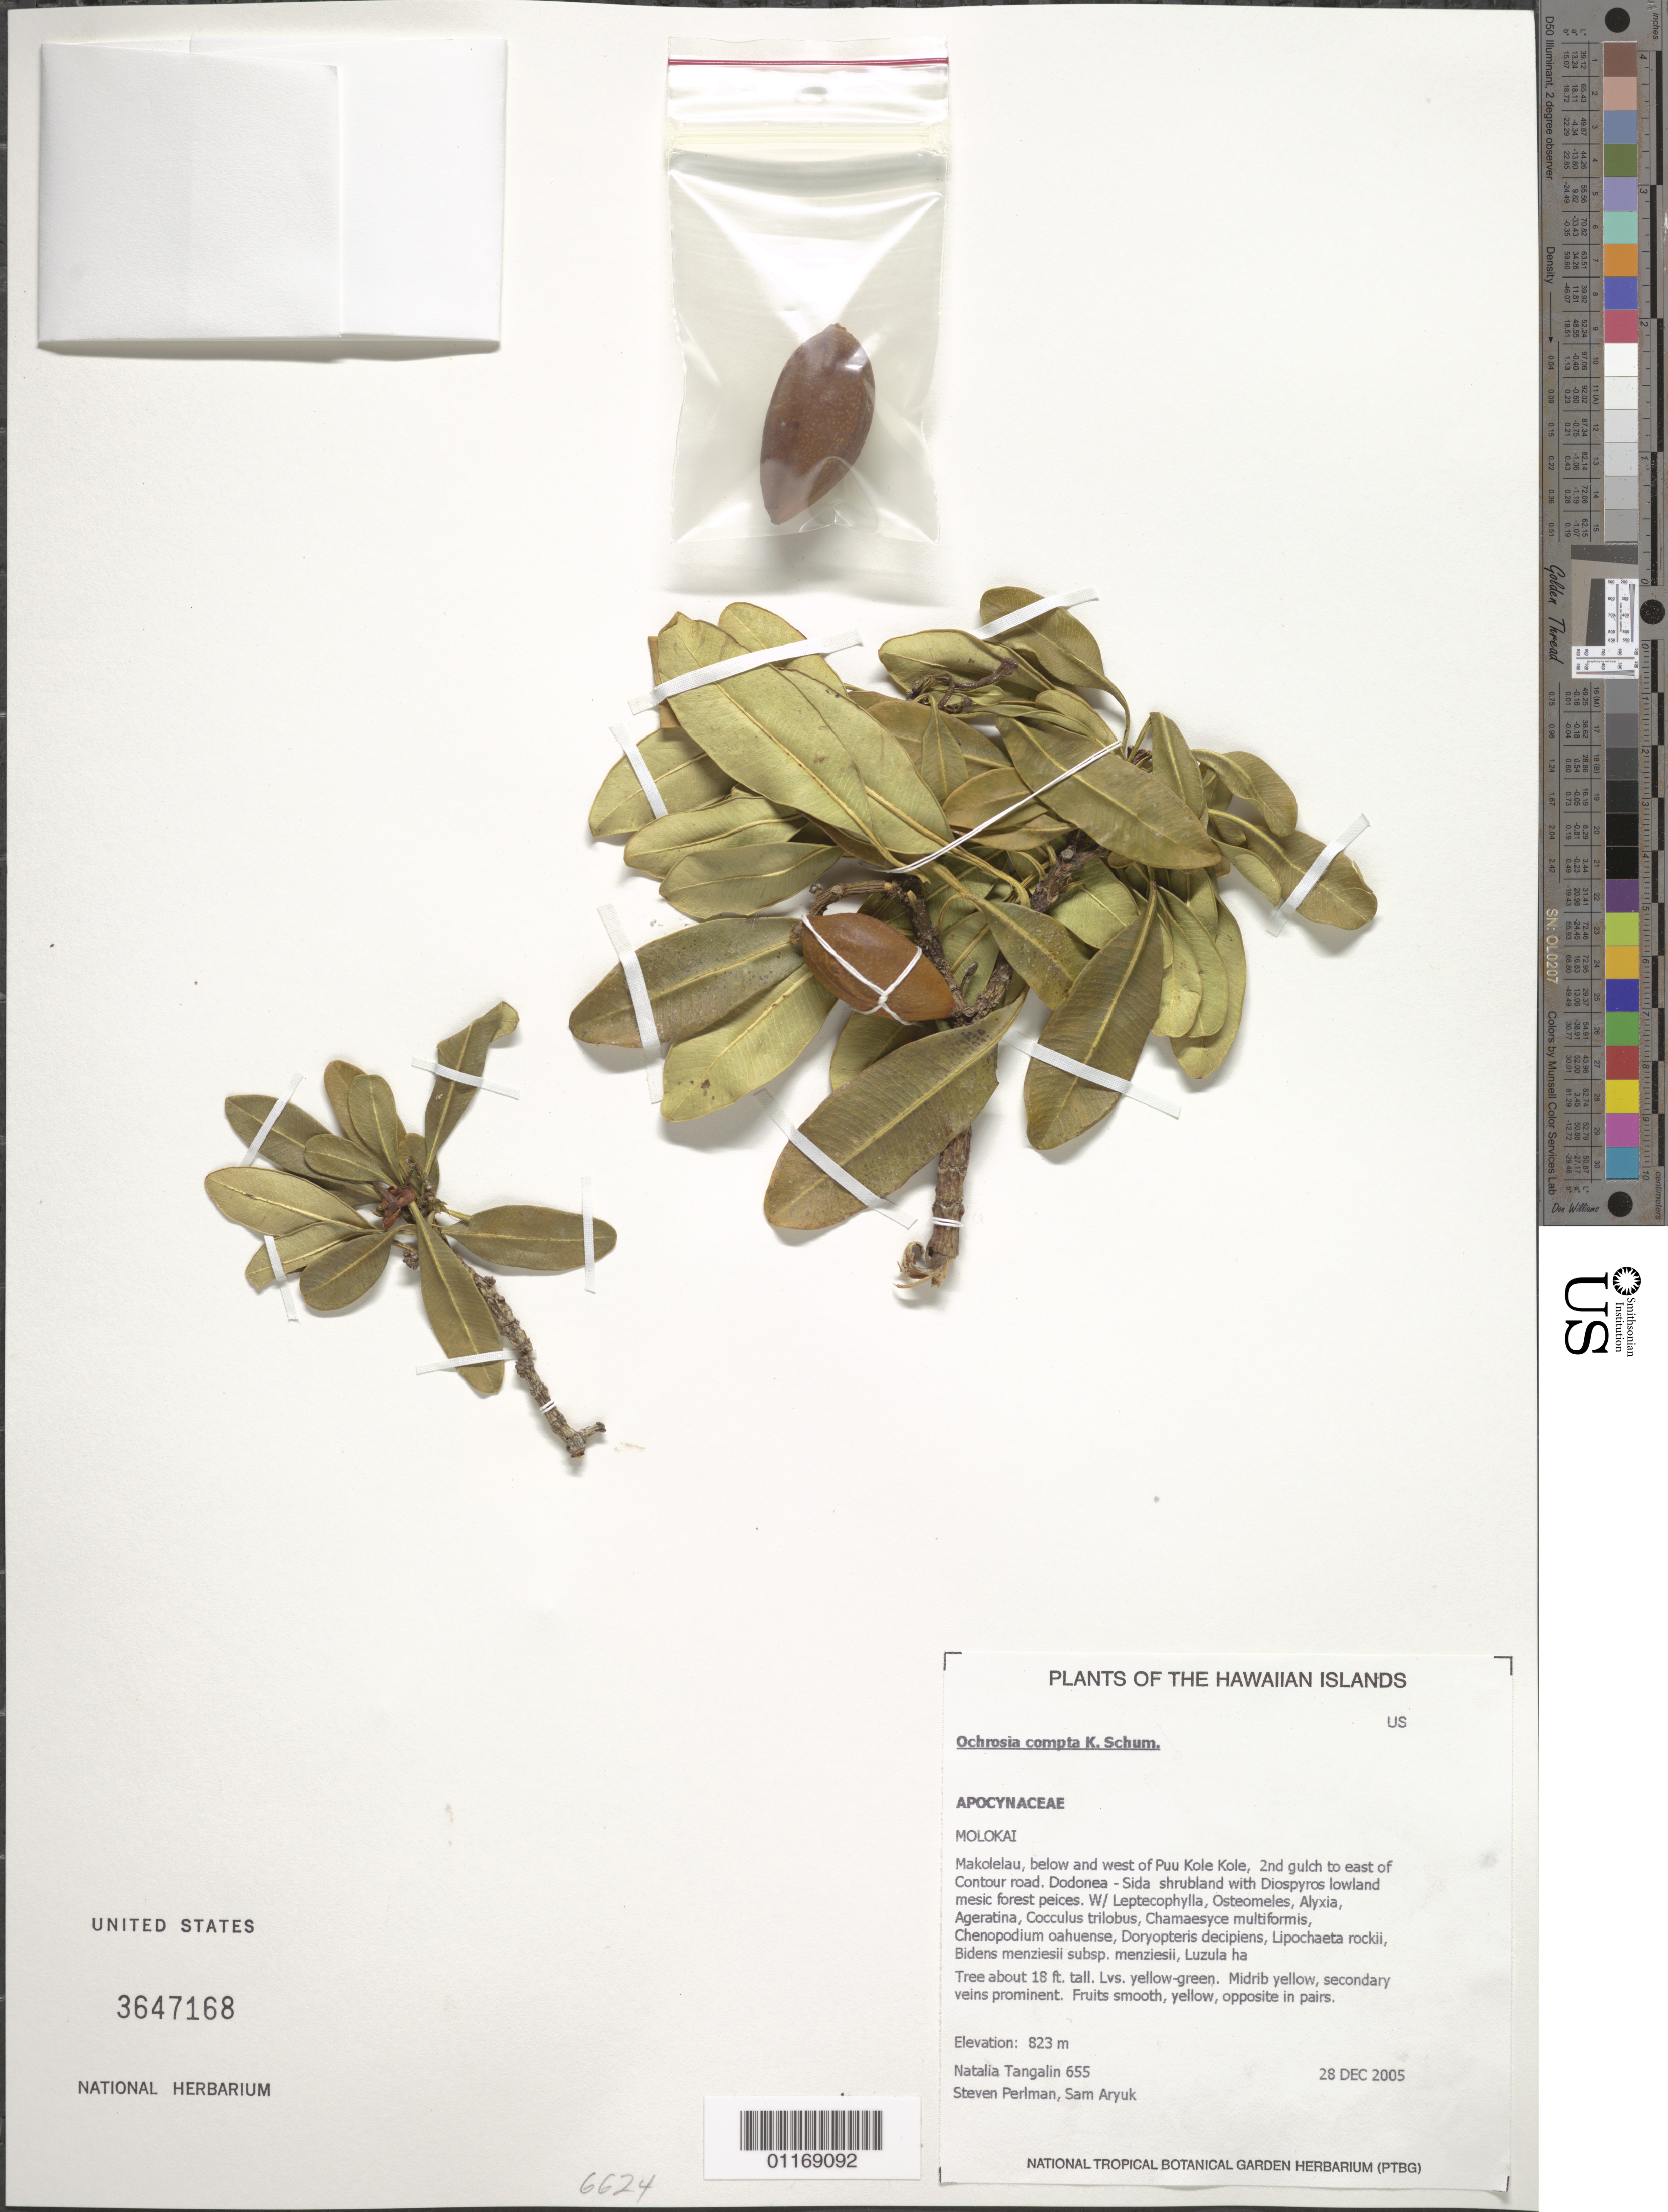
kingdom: Plantae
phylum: Tracheophyta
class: Magnoliopsida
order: Gentianales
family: Apocynaceae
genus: Ochrosia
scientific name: Ochrosia compta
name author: K. Schum.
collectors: N. Tangalin, S. P. Perlman & S. Aryuk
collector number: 655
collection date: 2005-12-28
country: United States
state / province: Hawaii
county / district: Maui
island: Moloka'i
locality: Makolelau, below and west of Pu'u Kole Kole, 2nd gulch to east of Contour Rd.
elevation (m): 823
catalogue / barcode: US 3647168